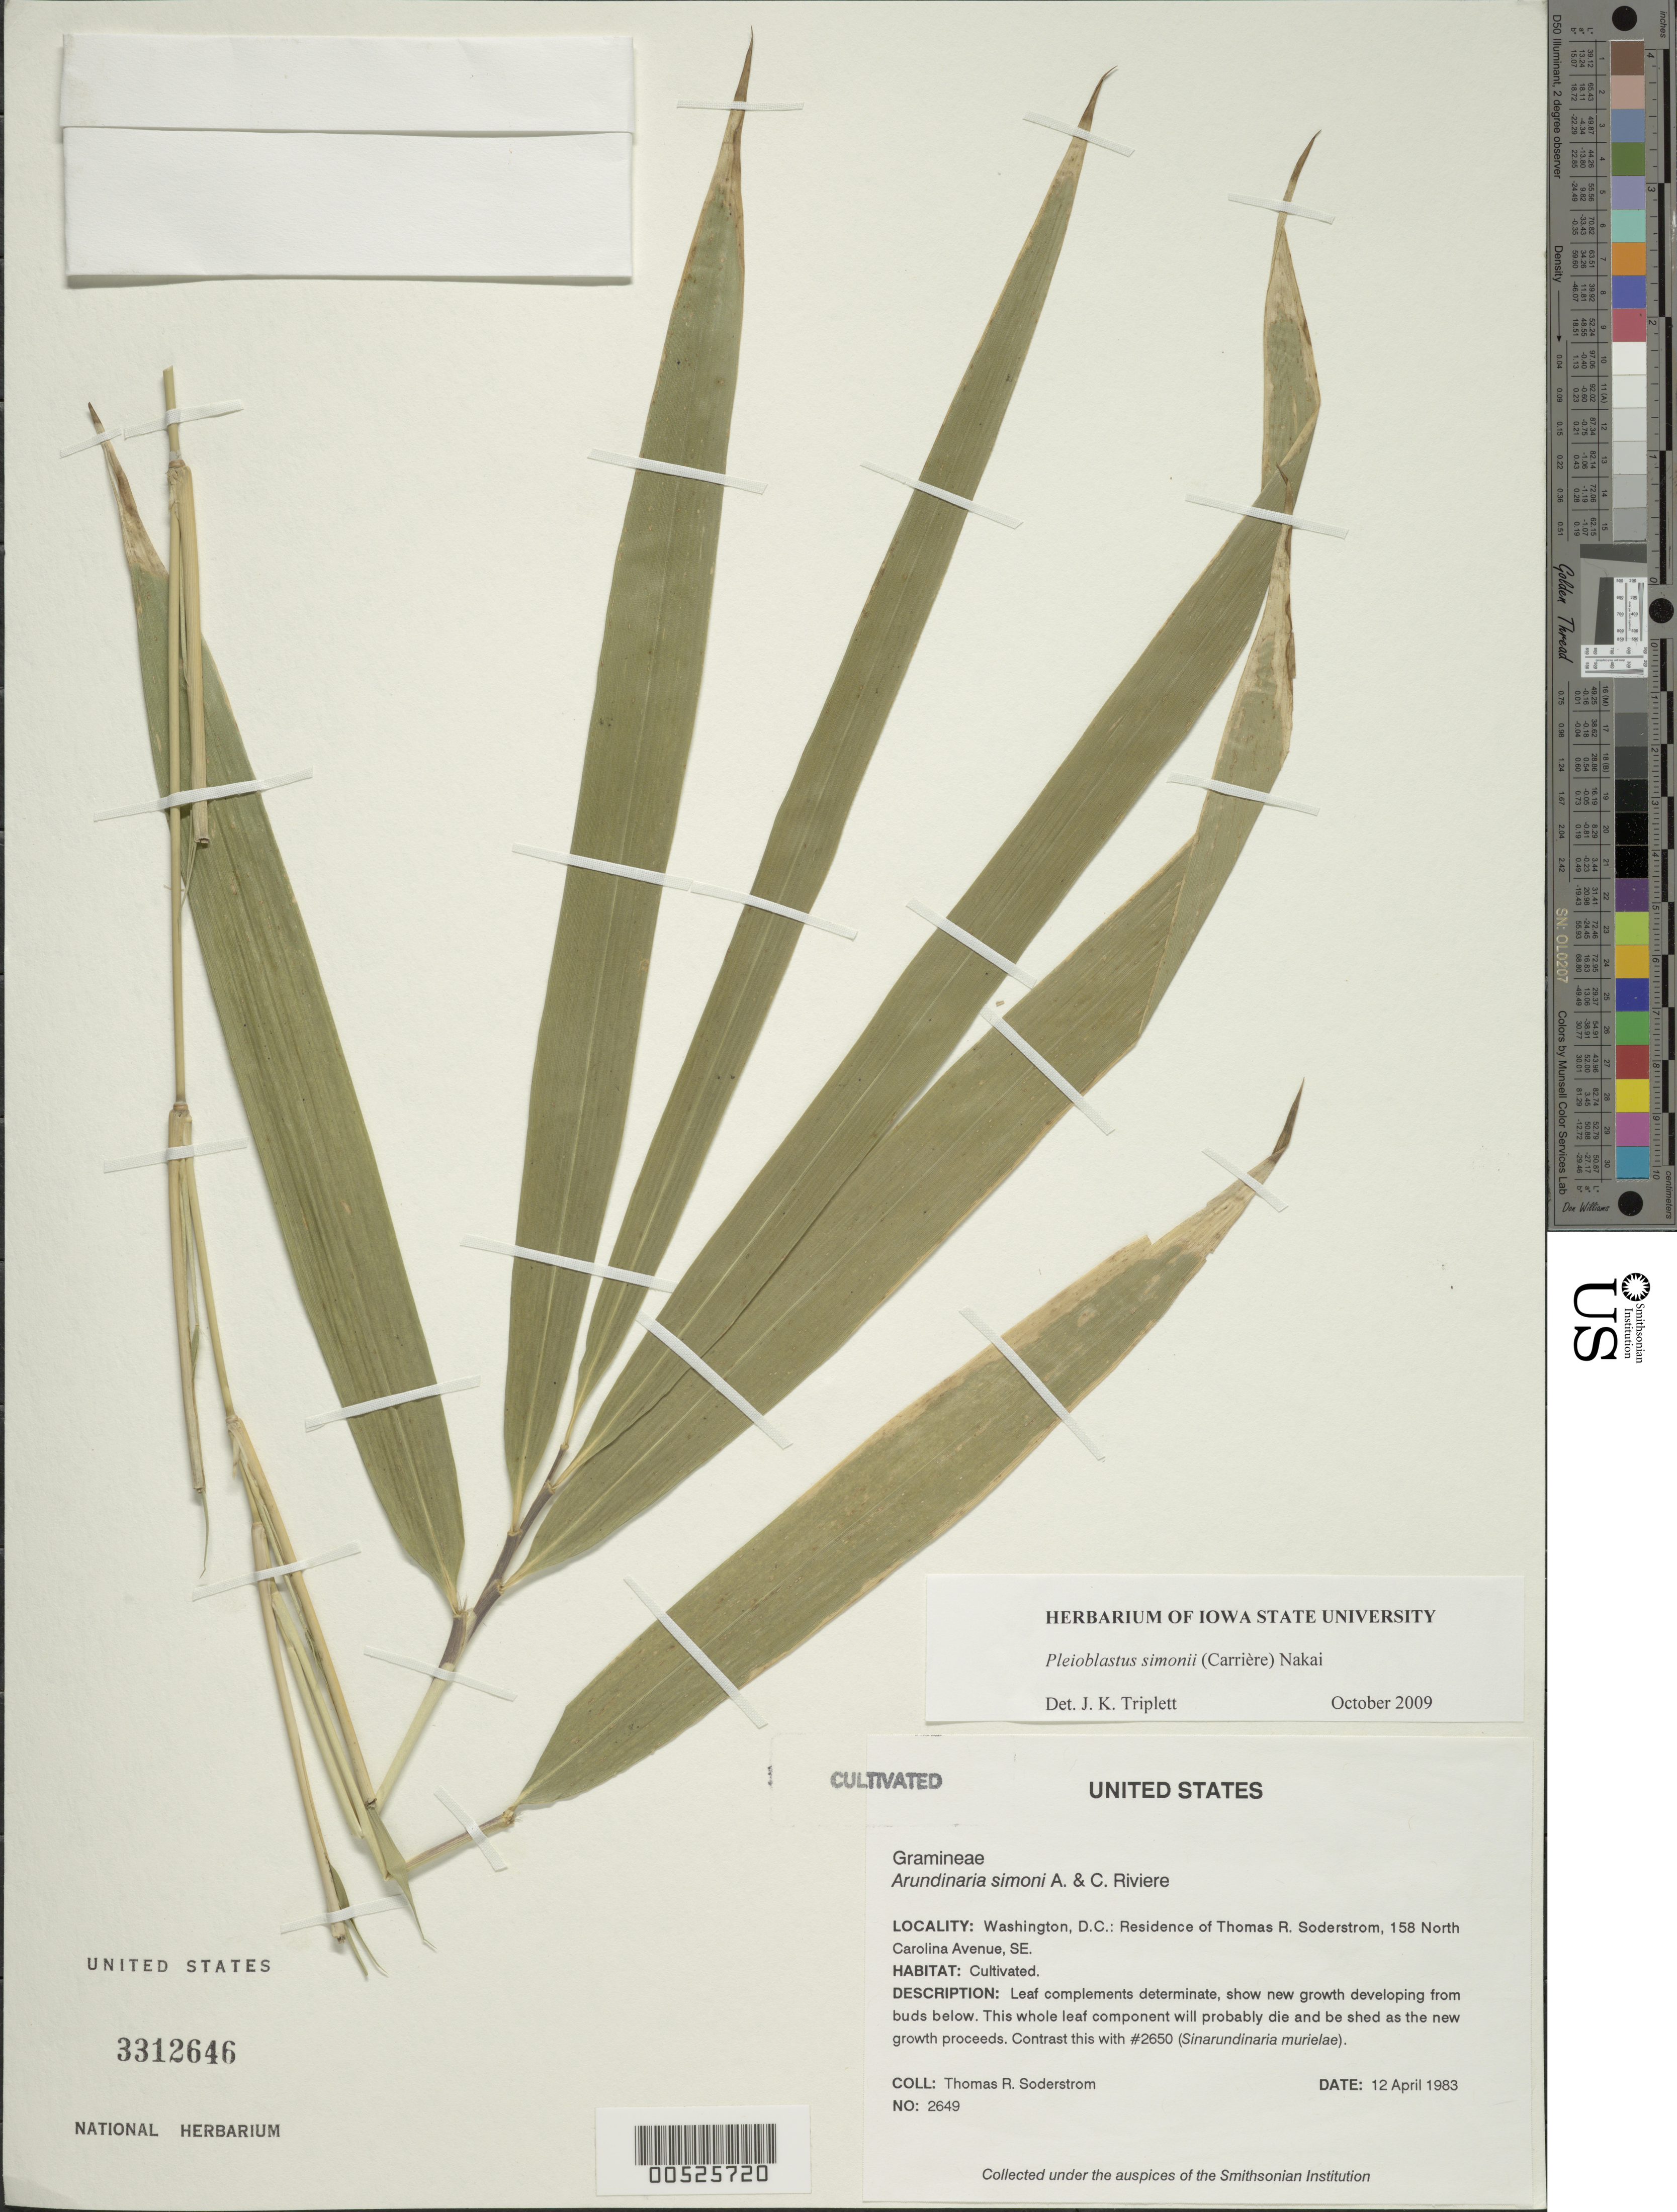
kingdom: Plantae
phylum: Tracheophyta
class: Liliopsida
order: Poales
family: Poaceae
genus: Pleioblastus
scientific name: Pleioblastus simonii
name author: (Carrière) Nakai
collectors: T. R. Soderstrom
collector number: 2649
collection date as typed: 12 Apr 1983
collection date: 1983-04-12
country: United States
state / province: District of Columbia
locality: Washington, d.c. residence of t.r. soderstrom, 158 north carolina ave, se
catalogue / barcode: US 3312646